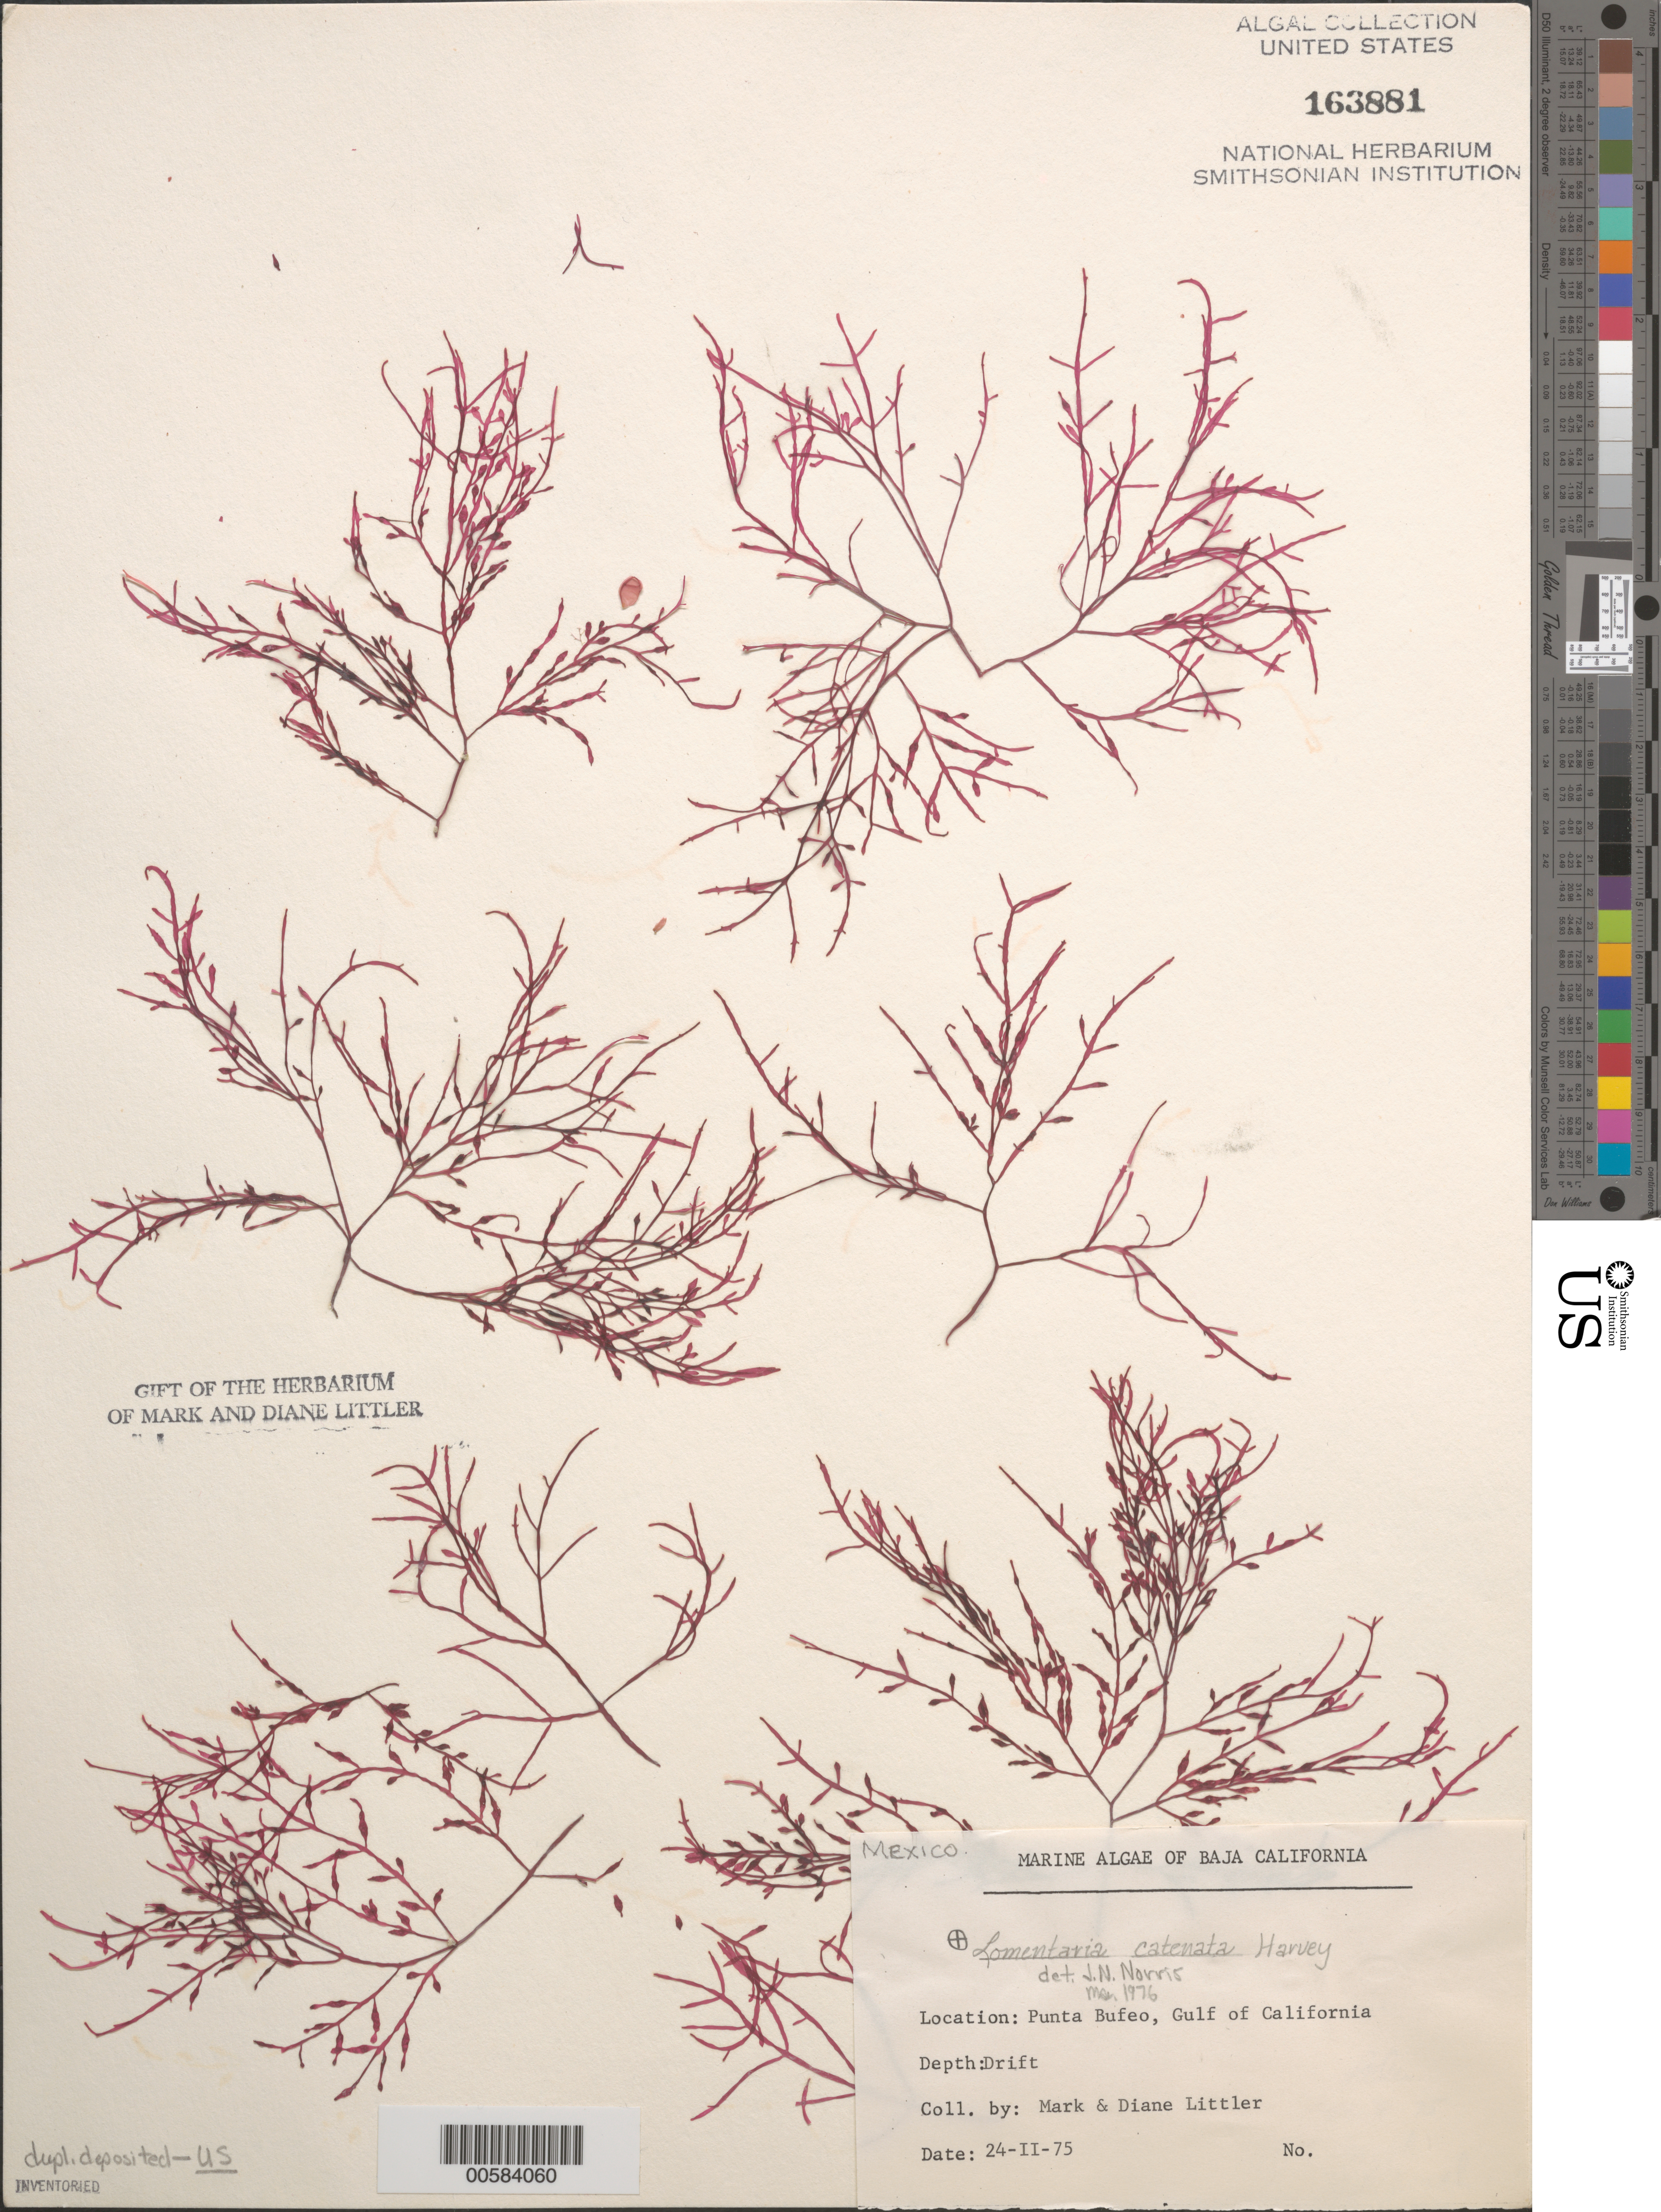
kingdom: Plantae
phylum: Rhodophyta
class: Florideophyceae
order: Rhodymeniales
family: Lomentariaceae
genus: Fushitsunagia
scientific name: Fushitsunagia catenata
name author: (Harv.) Filloramo & G.W. Saunders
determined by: Algae name updating Project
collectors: M. M. Littler & D. S. Littler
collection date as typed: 24 Feb 1975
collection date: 1975-02-24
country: Mexico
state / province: Baja California Norte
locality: Punta Bufeo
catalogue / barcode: US 163881